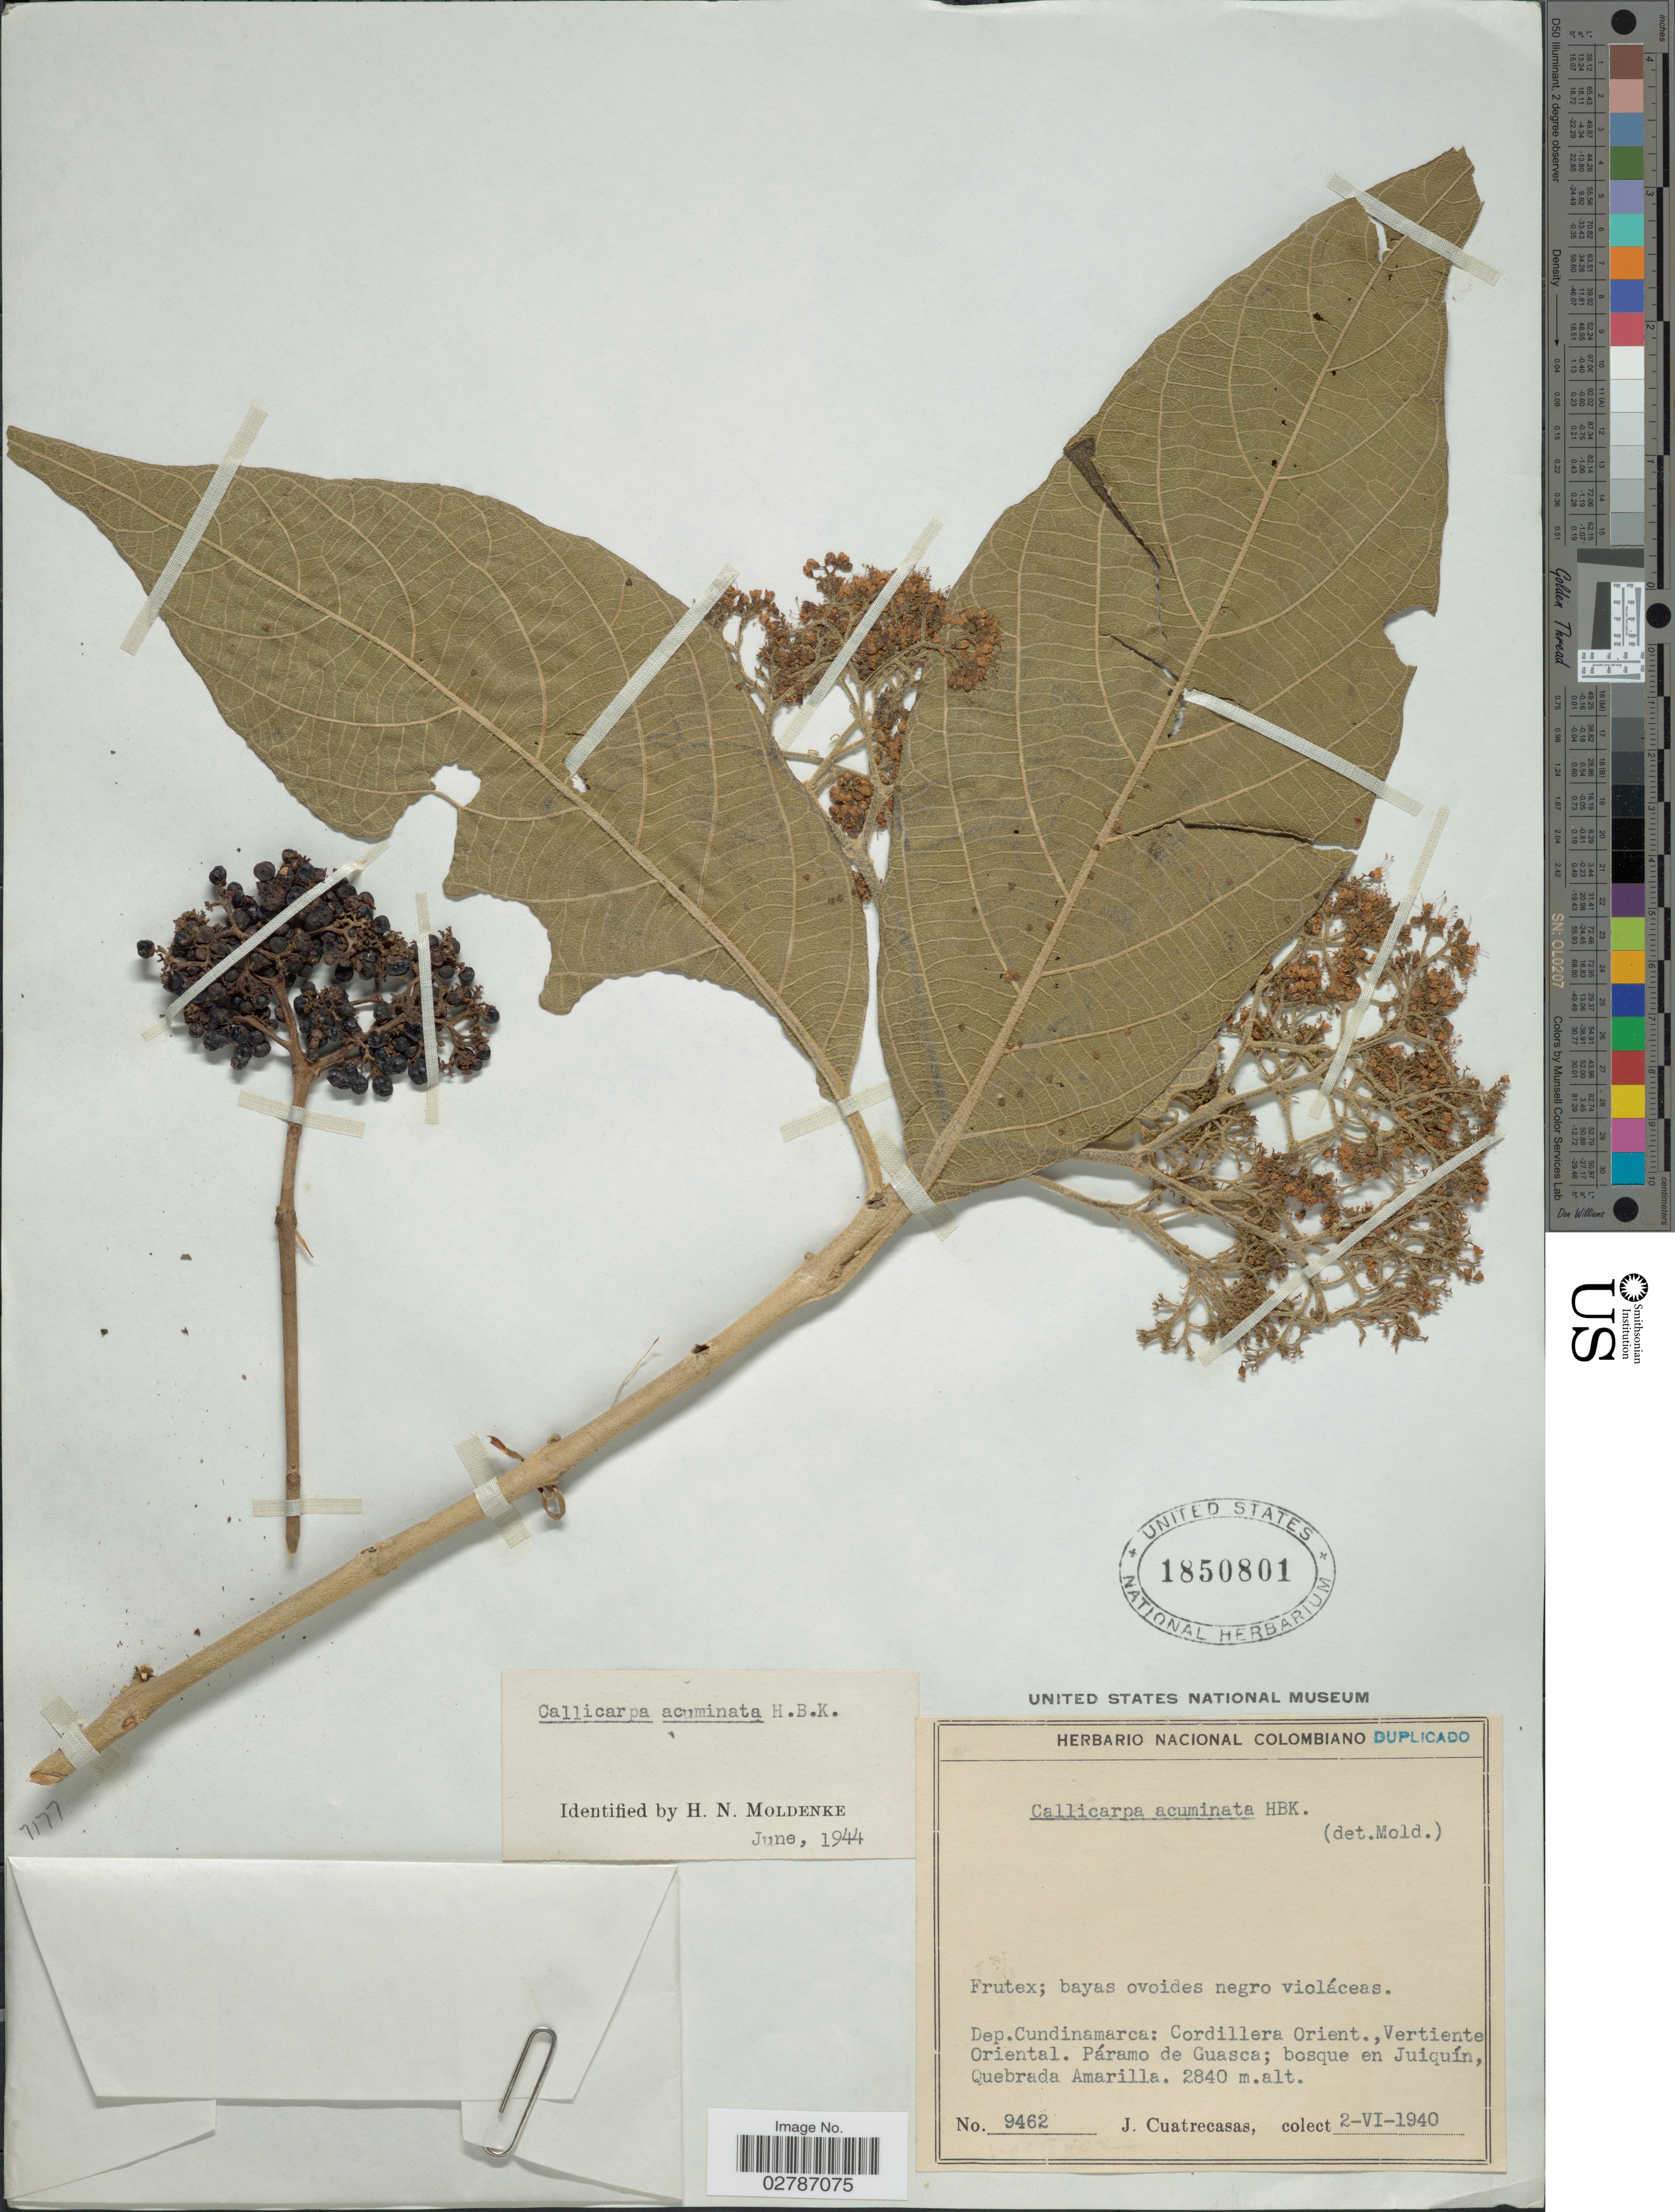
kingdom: Plantae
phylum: Tracheophyta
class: Magnoliopsida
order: Lamiales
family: Lamiaceae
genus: Callicarpa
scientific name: Callicarpa acuminata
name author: Kunth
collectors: J. Cuatrecasas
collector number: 9462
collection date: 1940-06-02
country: Colombia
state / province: Cundinamarca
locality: Dep. Cundinamarca: Cordillera Orient., Vertiente Oriental. Páramo de Guasca; bosque en Juiquín. Quebrada Amarilla.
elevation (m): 2840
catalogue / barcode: US 1850801